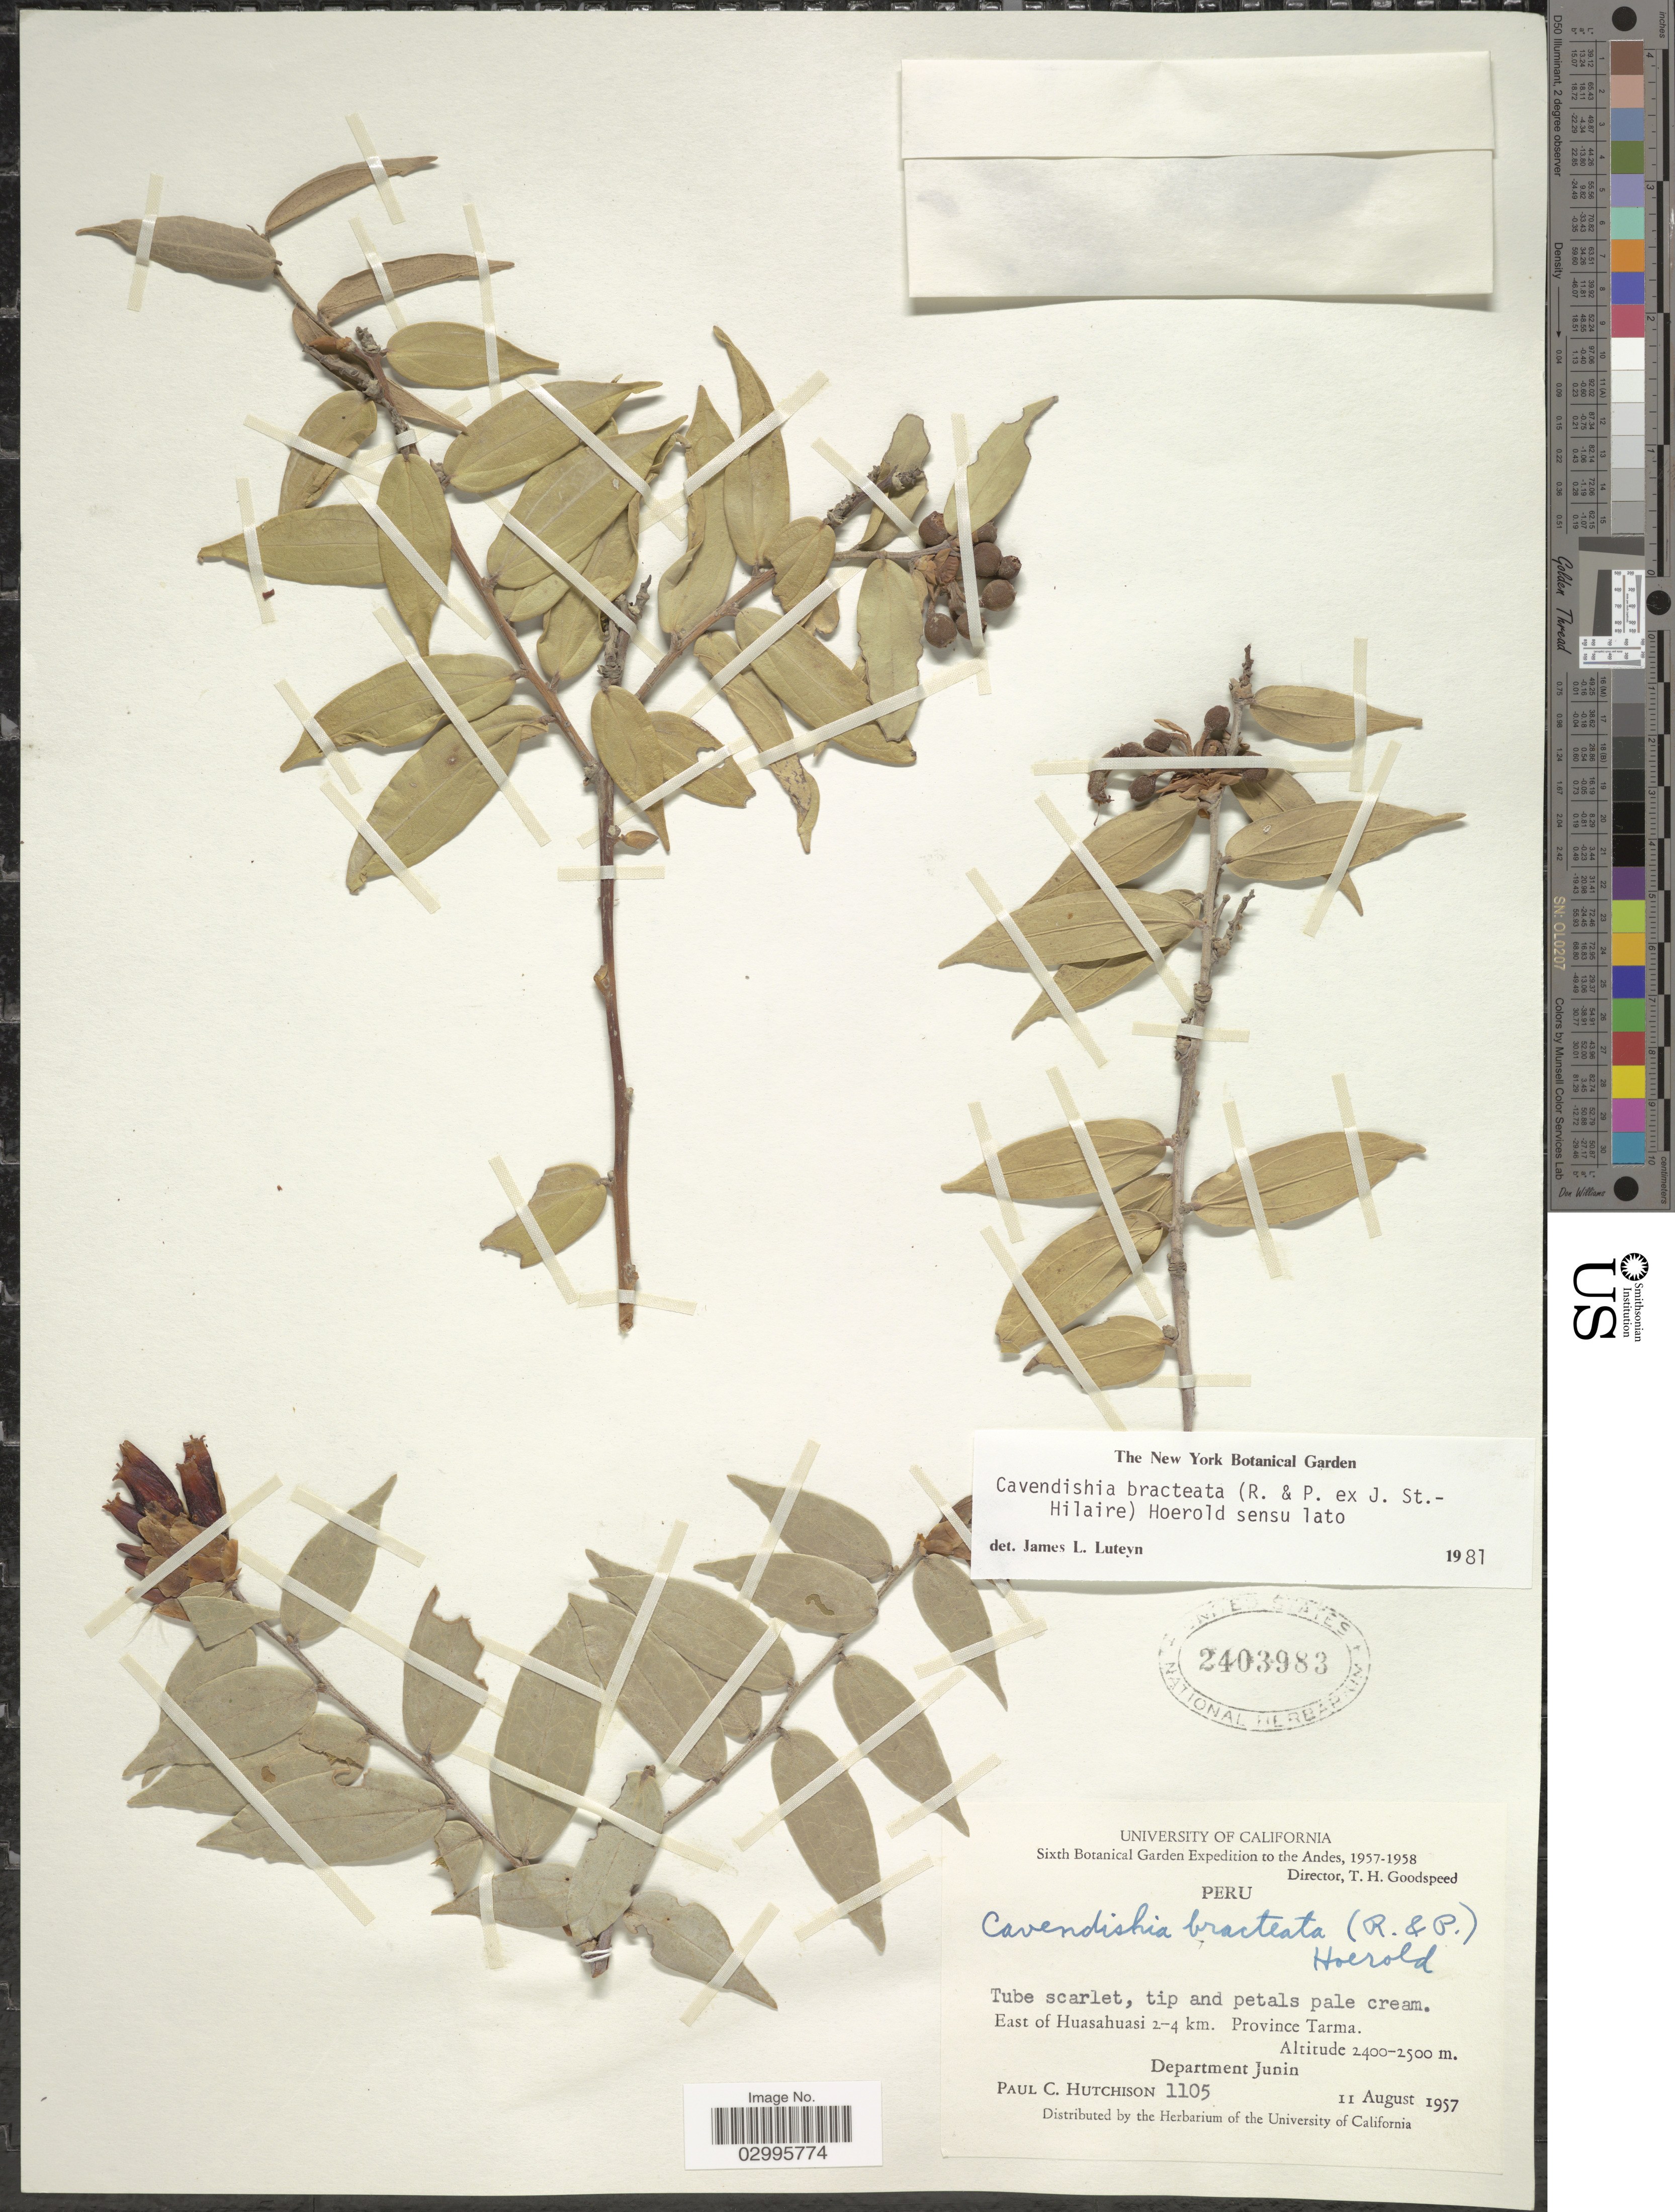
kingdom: Plantae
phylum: Tracheophyta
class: Magnoliopsida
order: Ericales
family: Ericaceae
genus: Cavendishia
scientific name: Cavendishia bracteata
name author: (Ruiz & Pav. ex J. St.-Hil.) Hoerold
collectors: P. C. Hutchison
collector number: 1105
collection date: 1957-08-11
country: Peru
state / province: Junín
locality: The Andes. East of Huasahuasi 2-4 km. Province Tarma. Department Junin.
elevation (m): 2400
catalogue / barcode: US 2403983